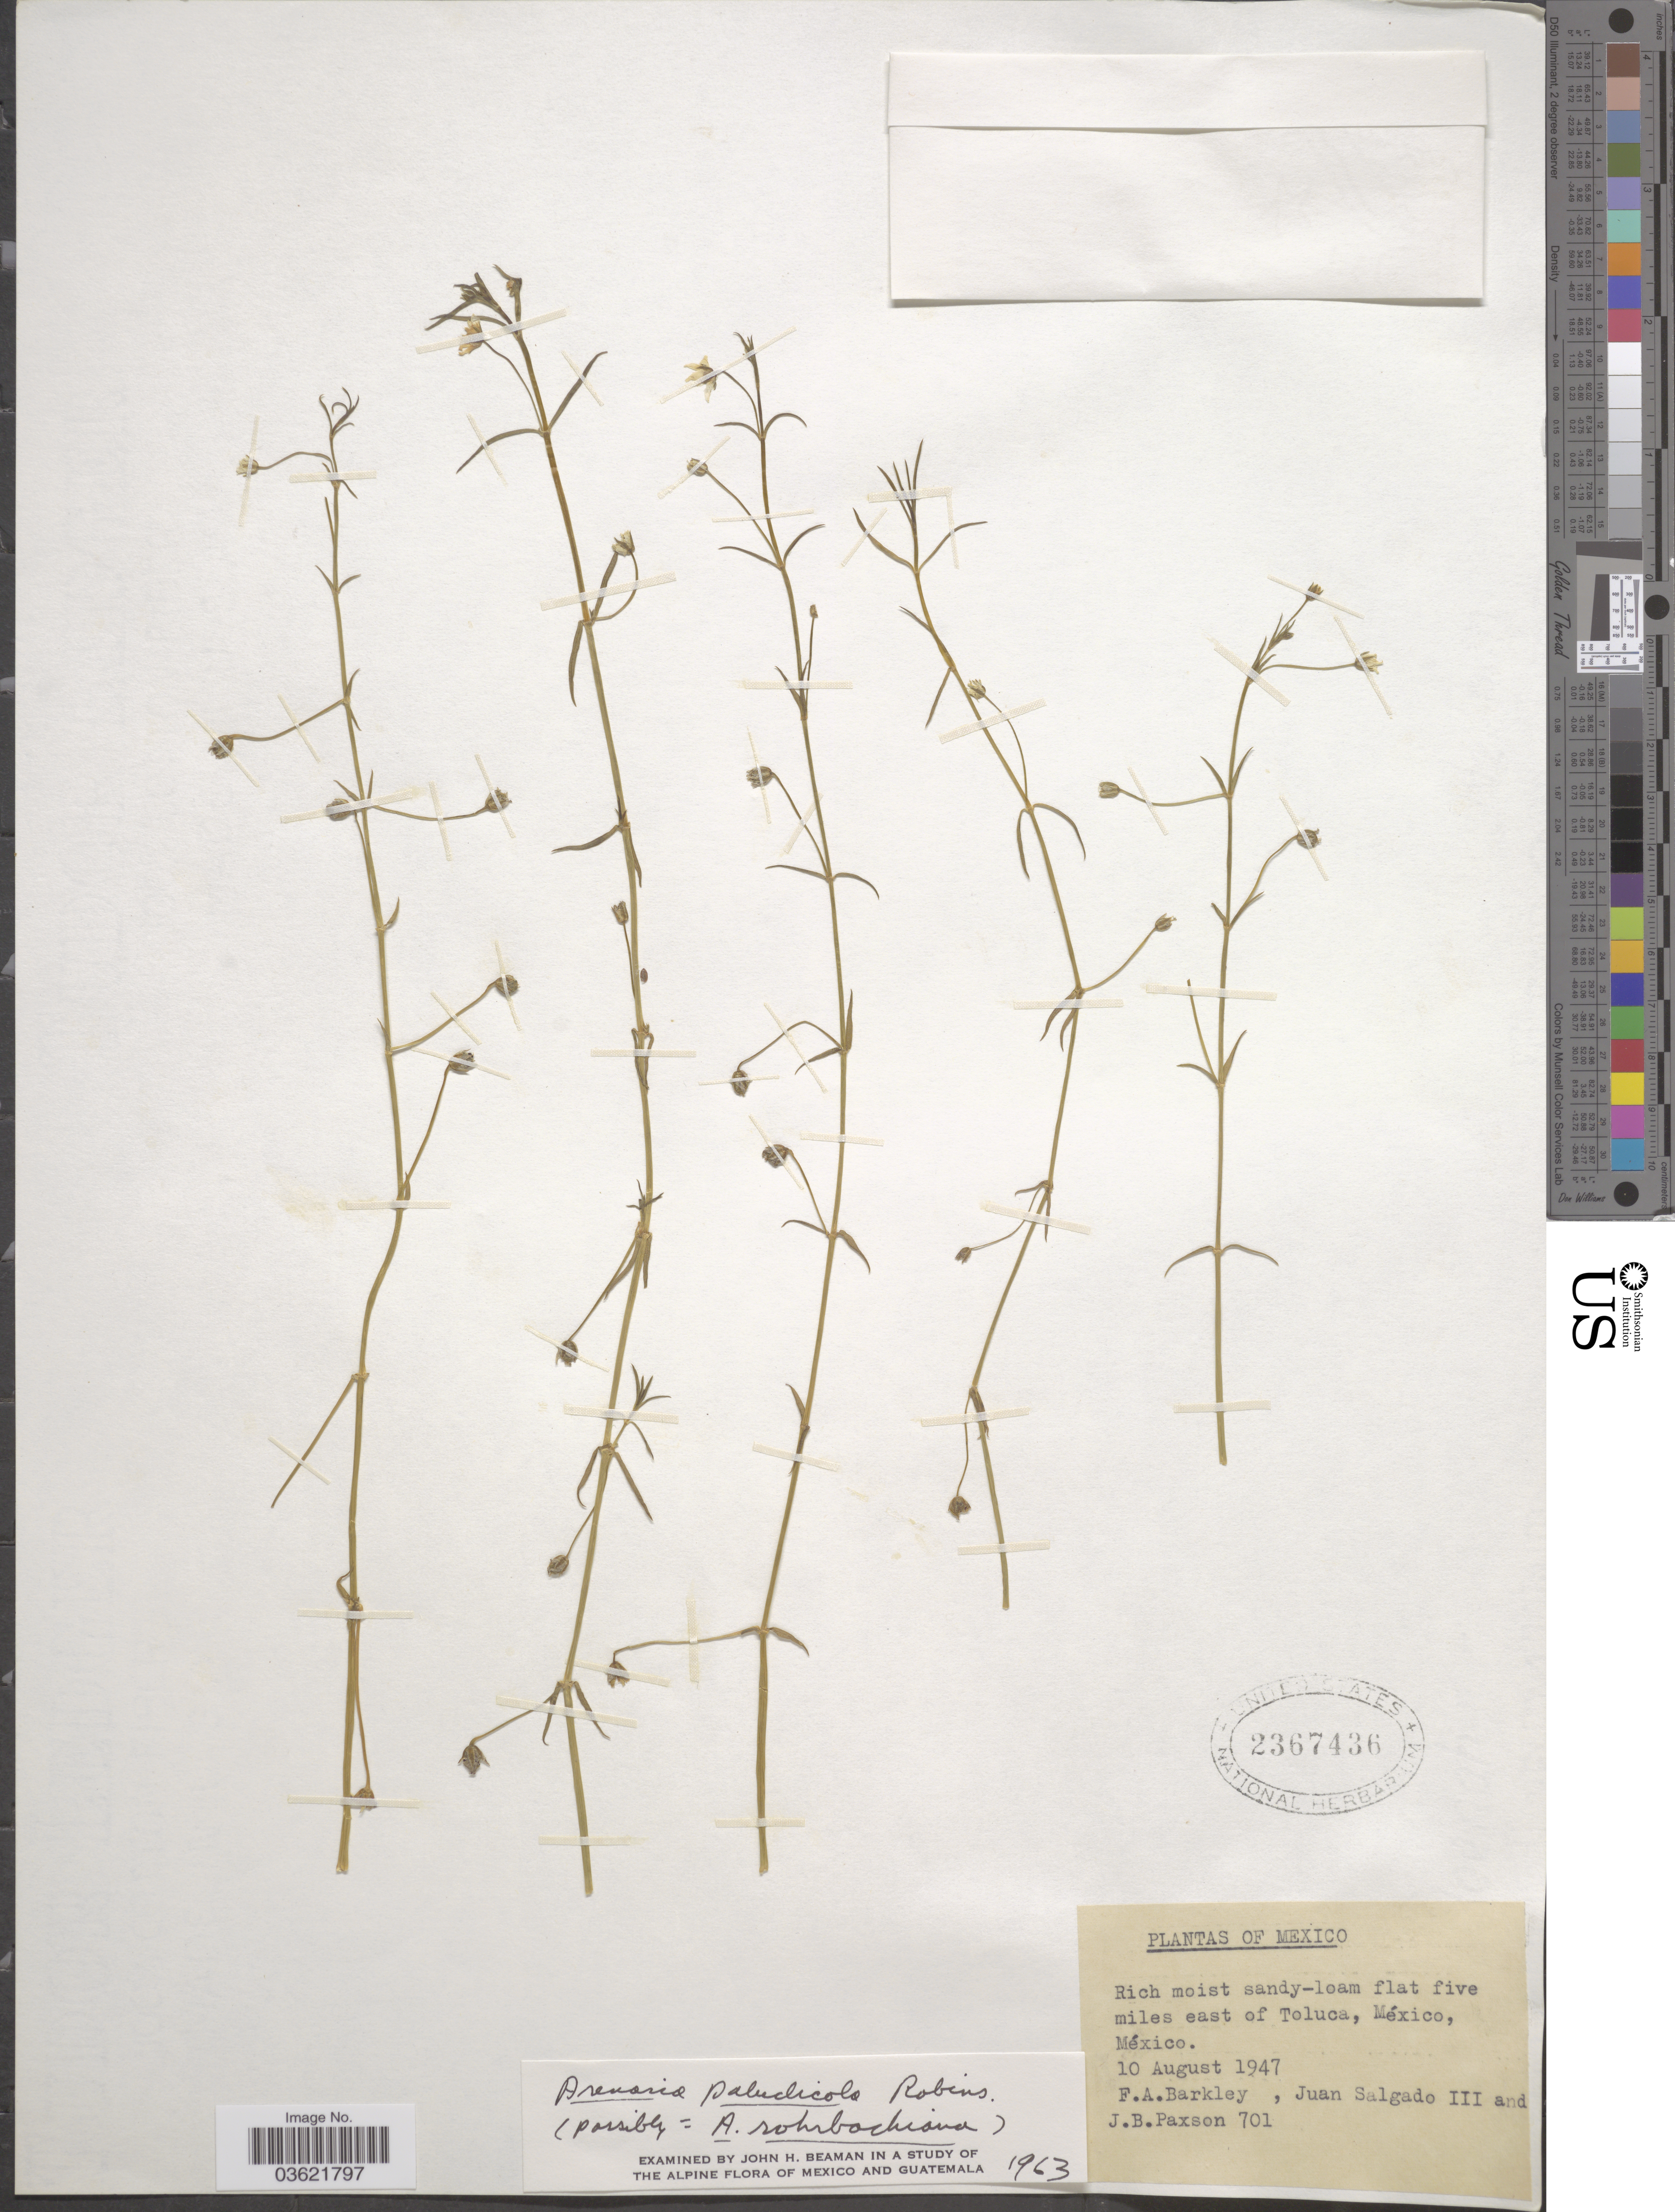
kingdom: Plantae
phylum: Tracheophyta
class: Magnoliopsida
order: Caryophyllales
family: Caryophyllaceae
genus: Arenaria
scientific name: Arenaria paludicola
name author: B.L. Rob.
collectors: J. B. Paxson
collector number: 701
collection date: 1947-08-10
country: Mexico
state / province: México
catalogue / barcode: US 2367436